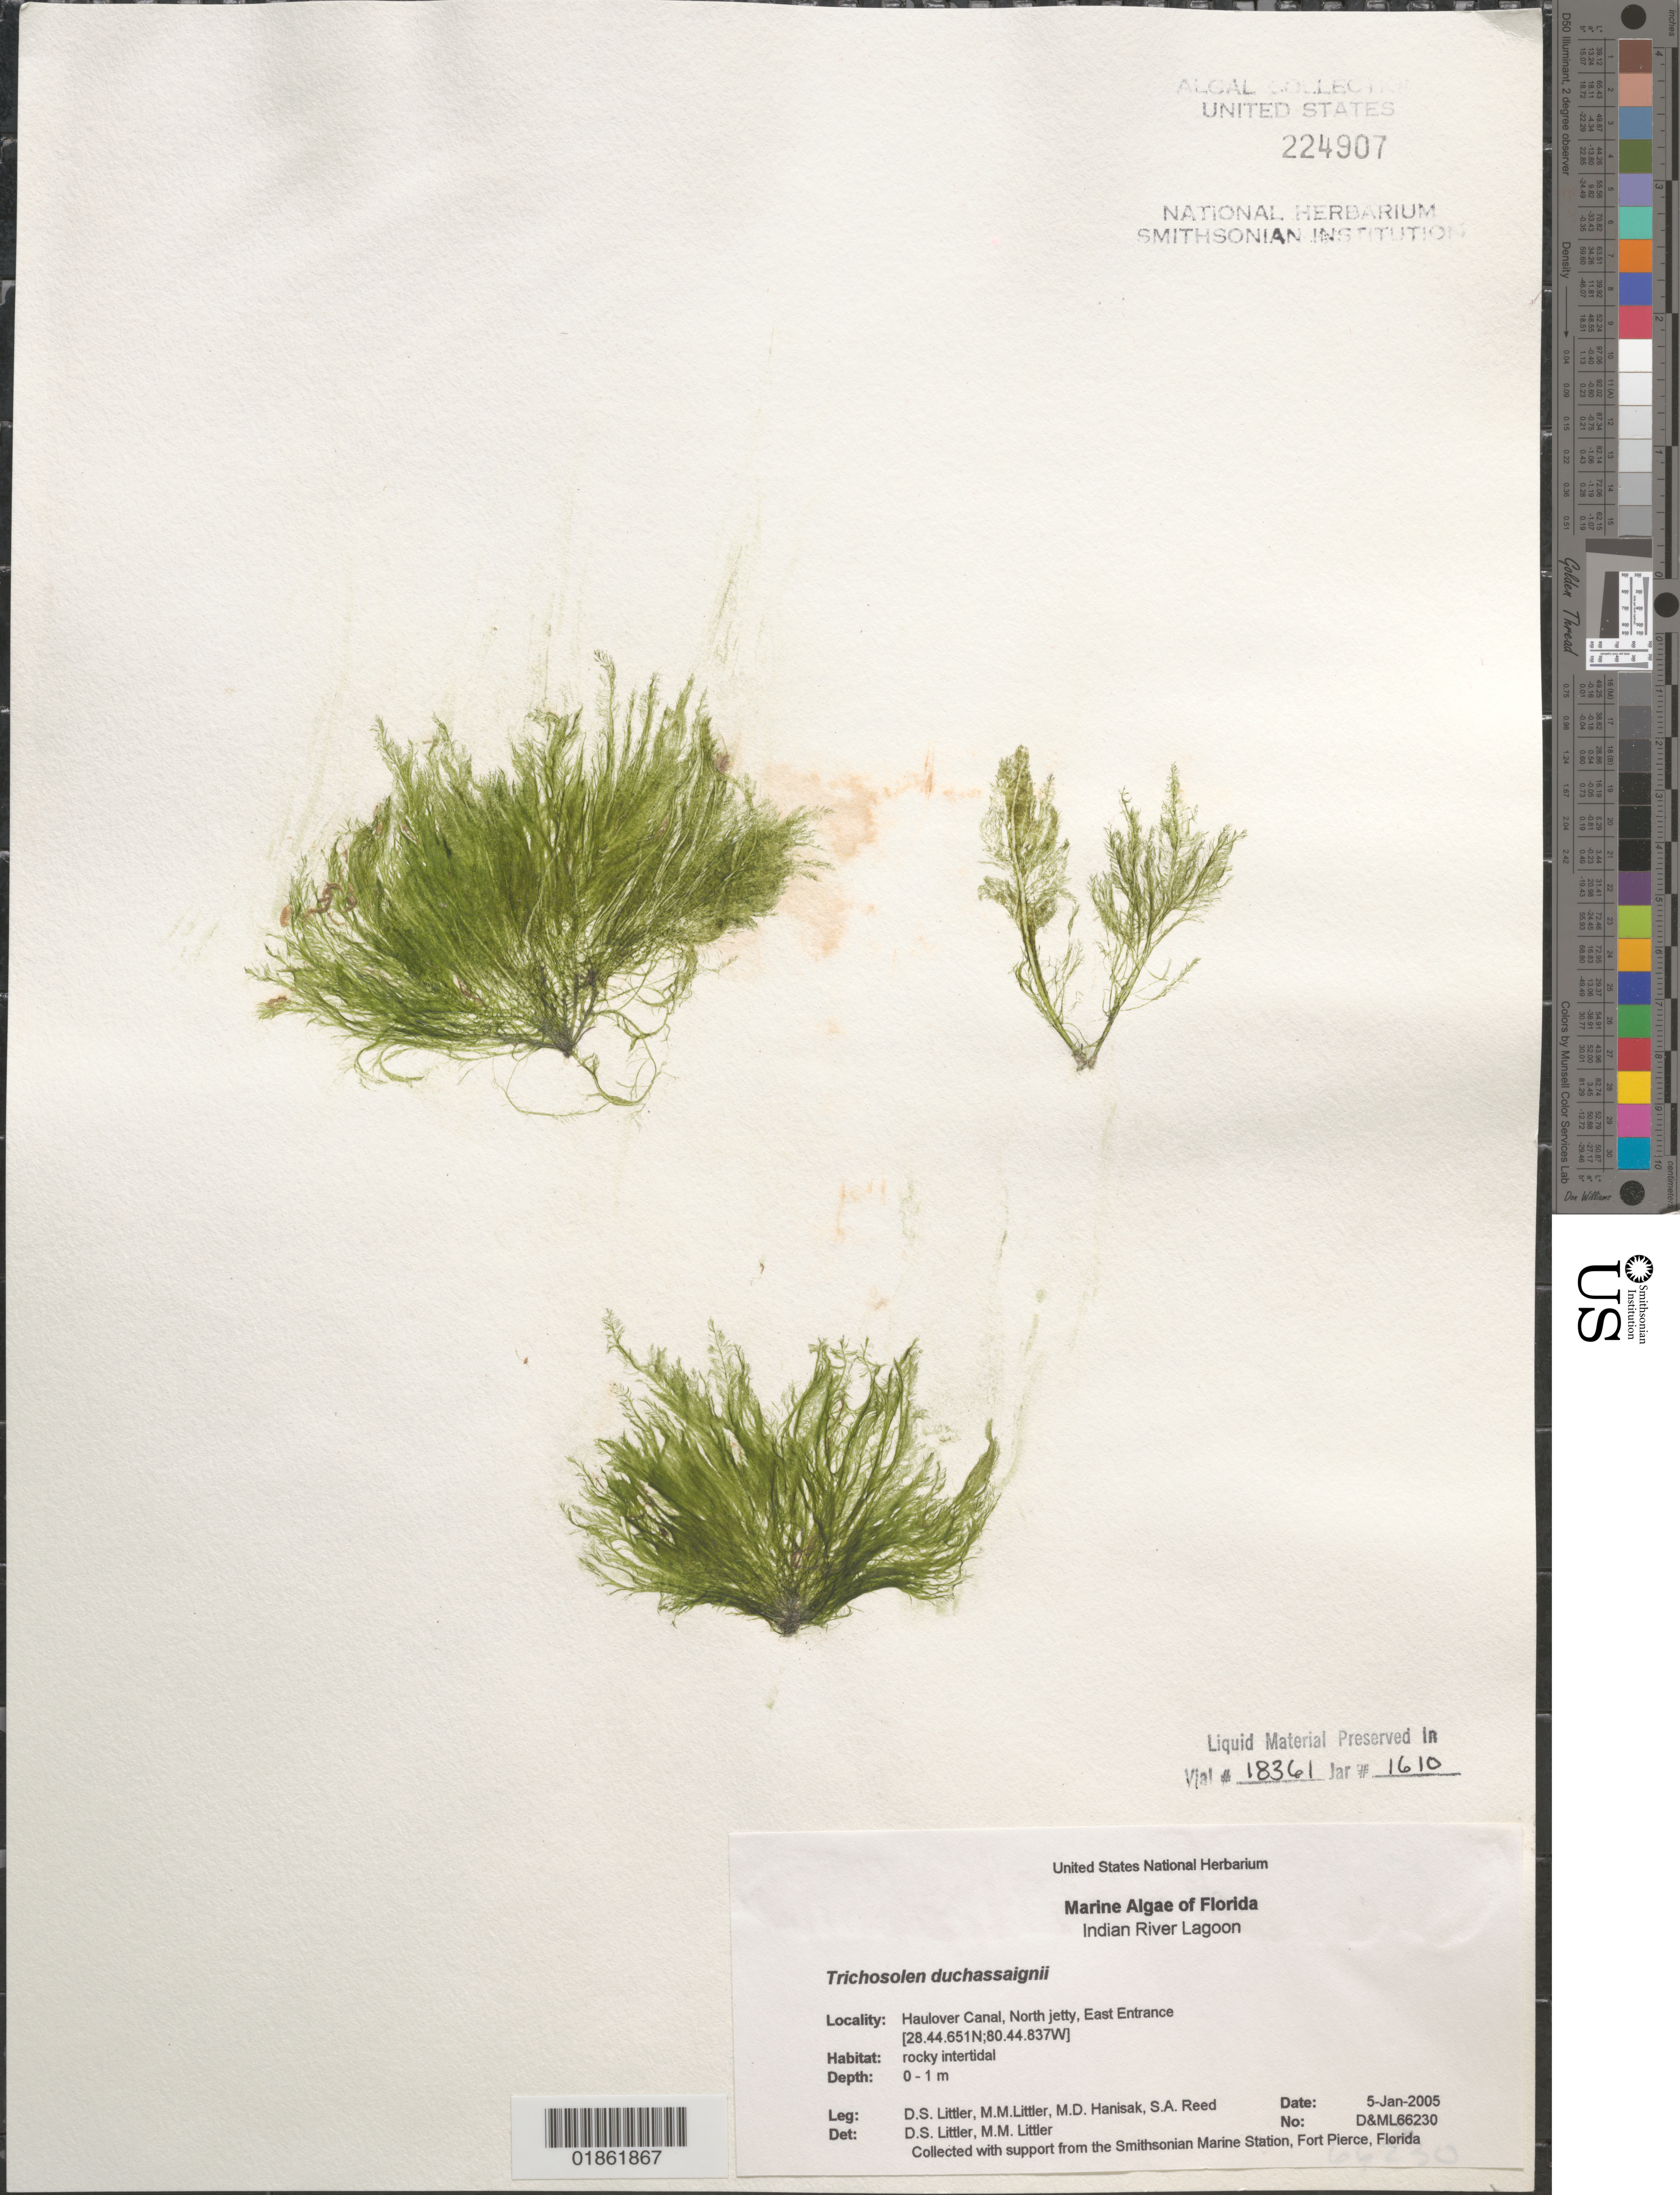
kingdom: Plantae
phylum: Chlorophyta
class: Ulvophyceae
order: Bryopsidales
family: Bryopsidaceae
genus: Trichosolen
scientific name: Trichosolen duchassaingii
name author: (J. Agardh) W.R. Taylor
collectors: D. S. Littler, M. M. Littler & M. Hanisak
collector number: D&ML 66230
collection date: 2004-12-31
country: United States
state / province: Florida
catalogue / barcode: US 224907